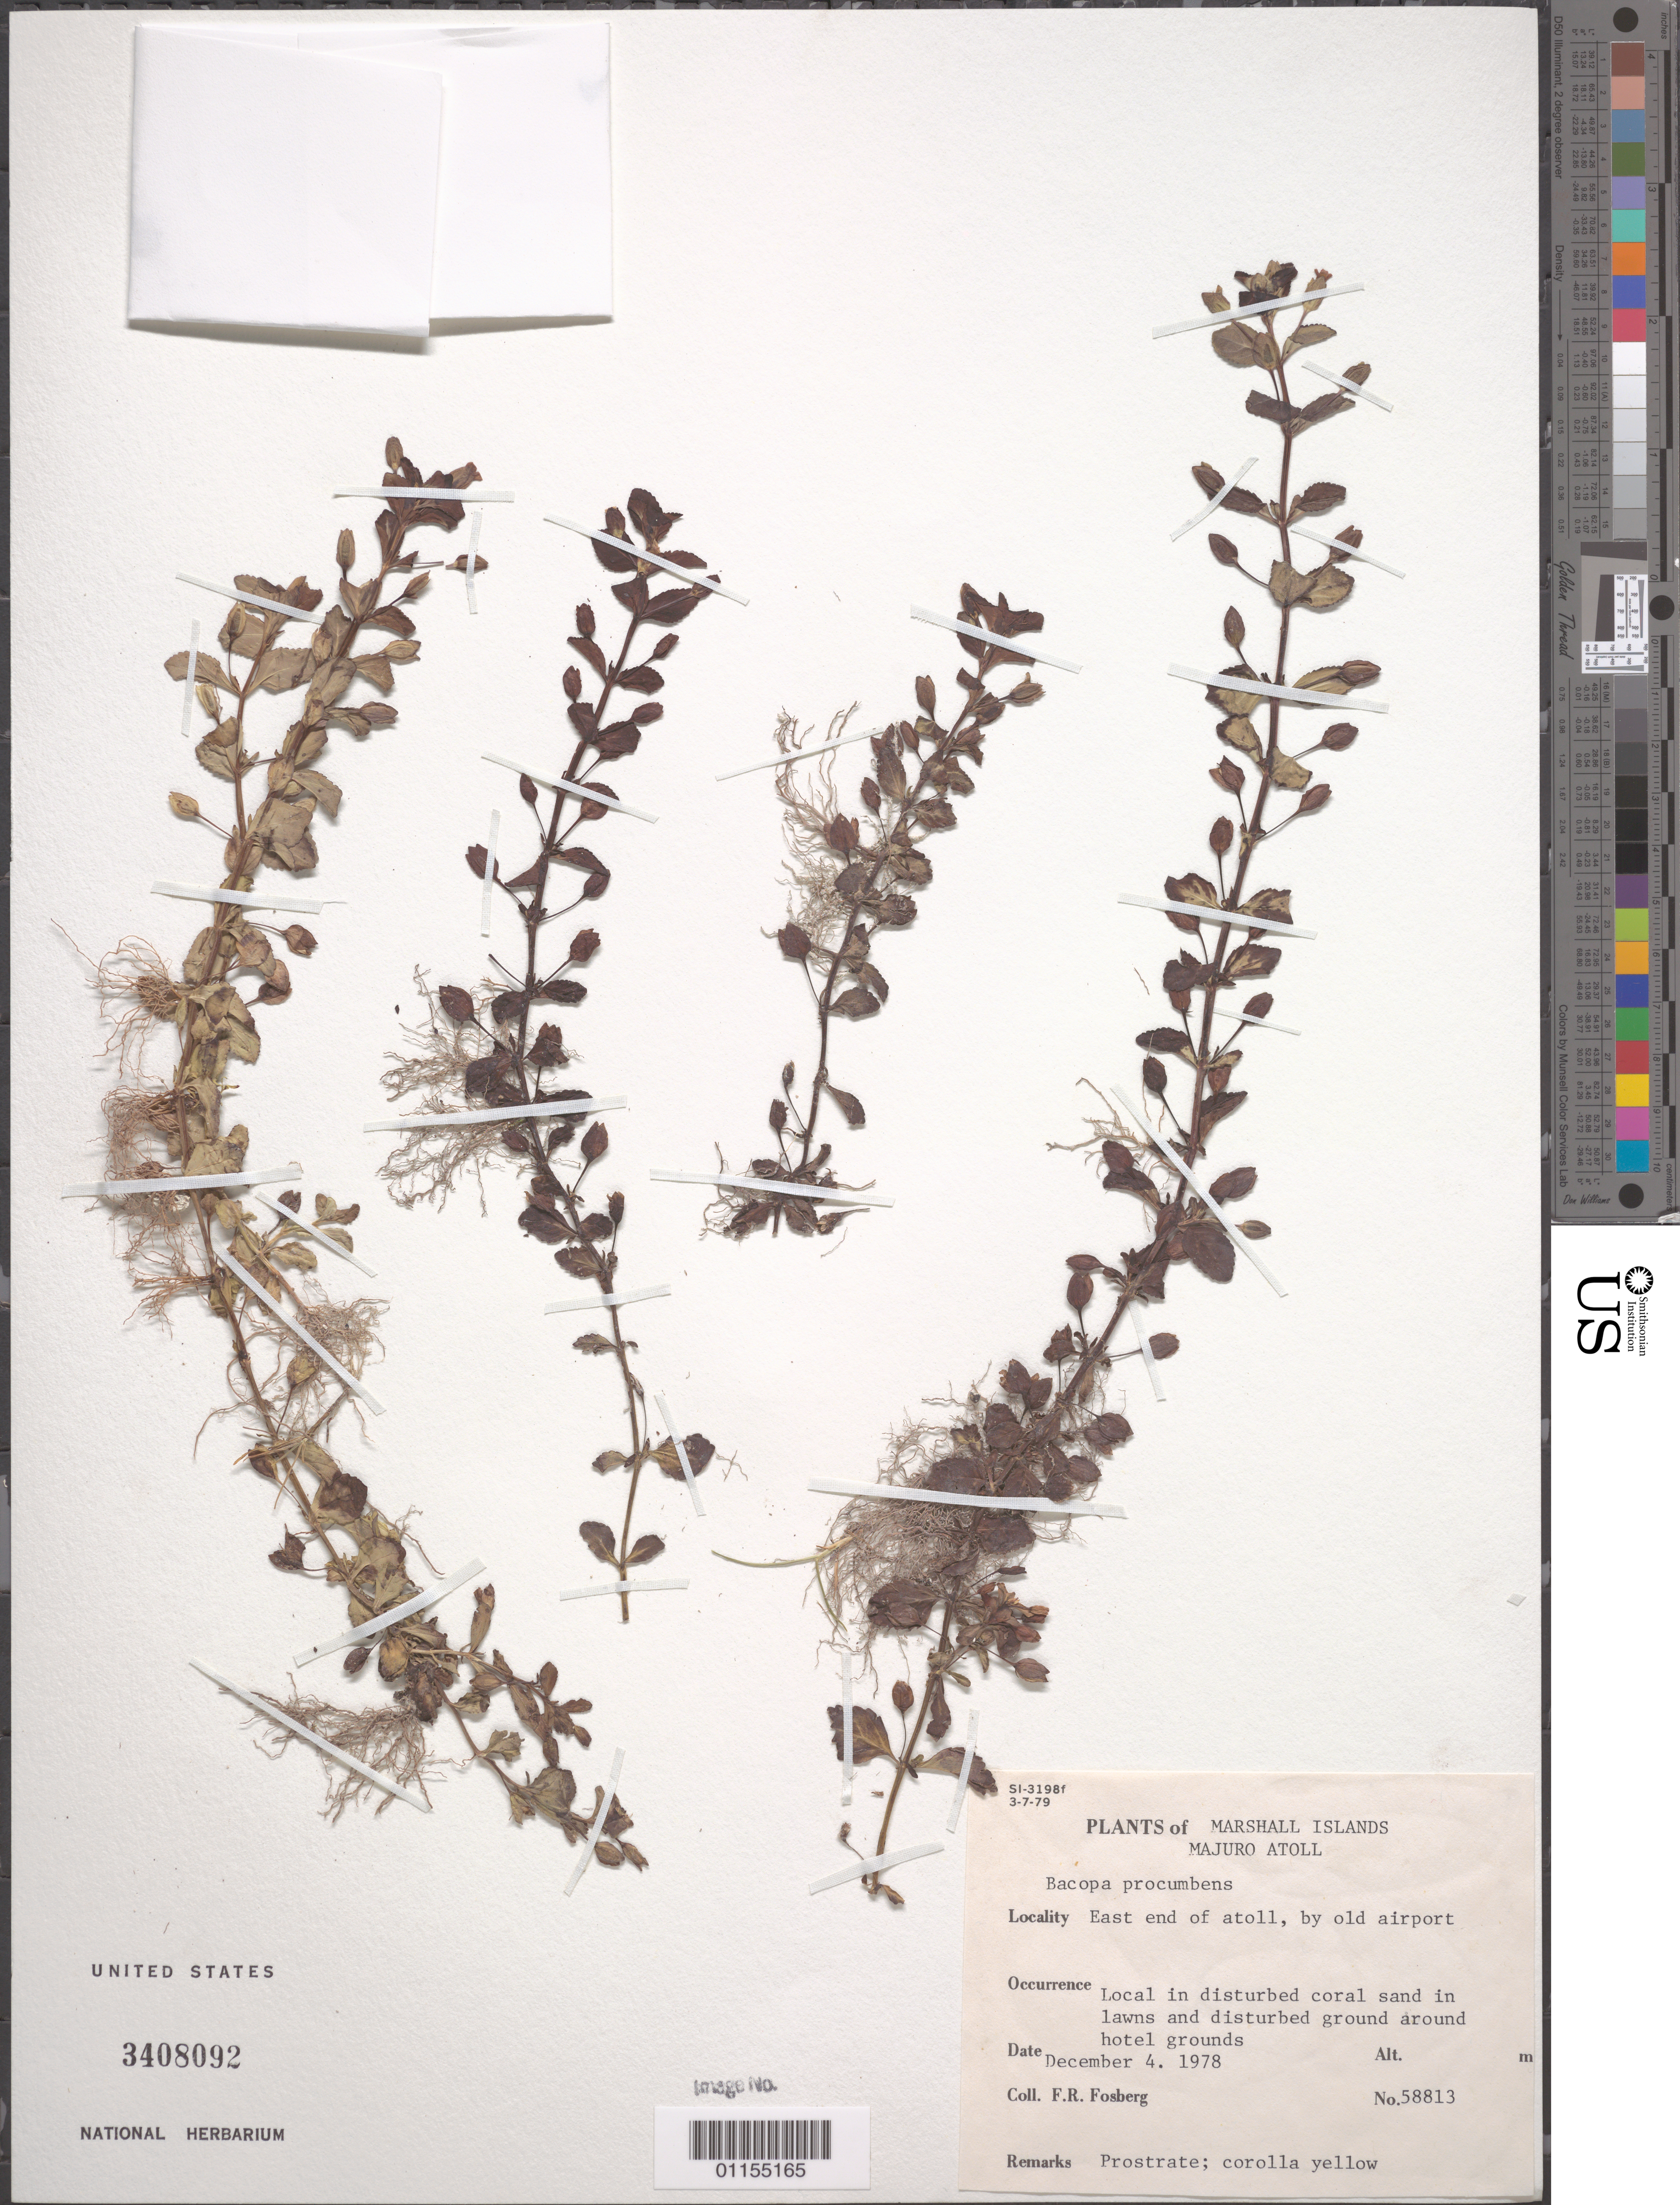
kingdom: Plantae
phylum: Tracheophyta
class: Magnoliopsida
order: Lamiales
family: Plantaginaceae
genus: Bacopa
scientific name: Bacopa procumbens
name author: (Mill.) Greenm.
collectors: F. R. Fosberg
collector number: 58813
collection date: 1978-12-04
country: Marshall Islands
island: Majuro Atoll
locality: Majuro Atoll, east end of atoll, by old airport.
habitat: lawns and disturbed grounds.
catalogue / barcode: US 3408092